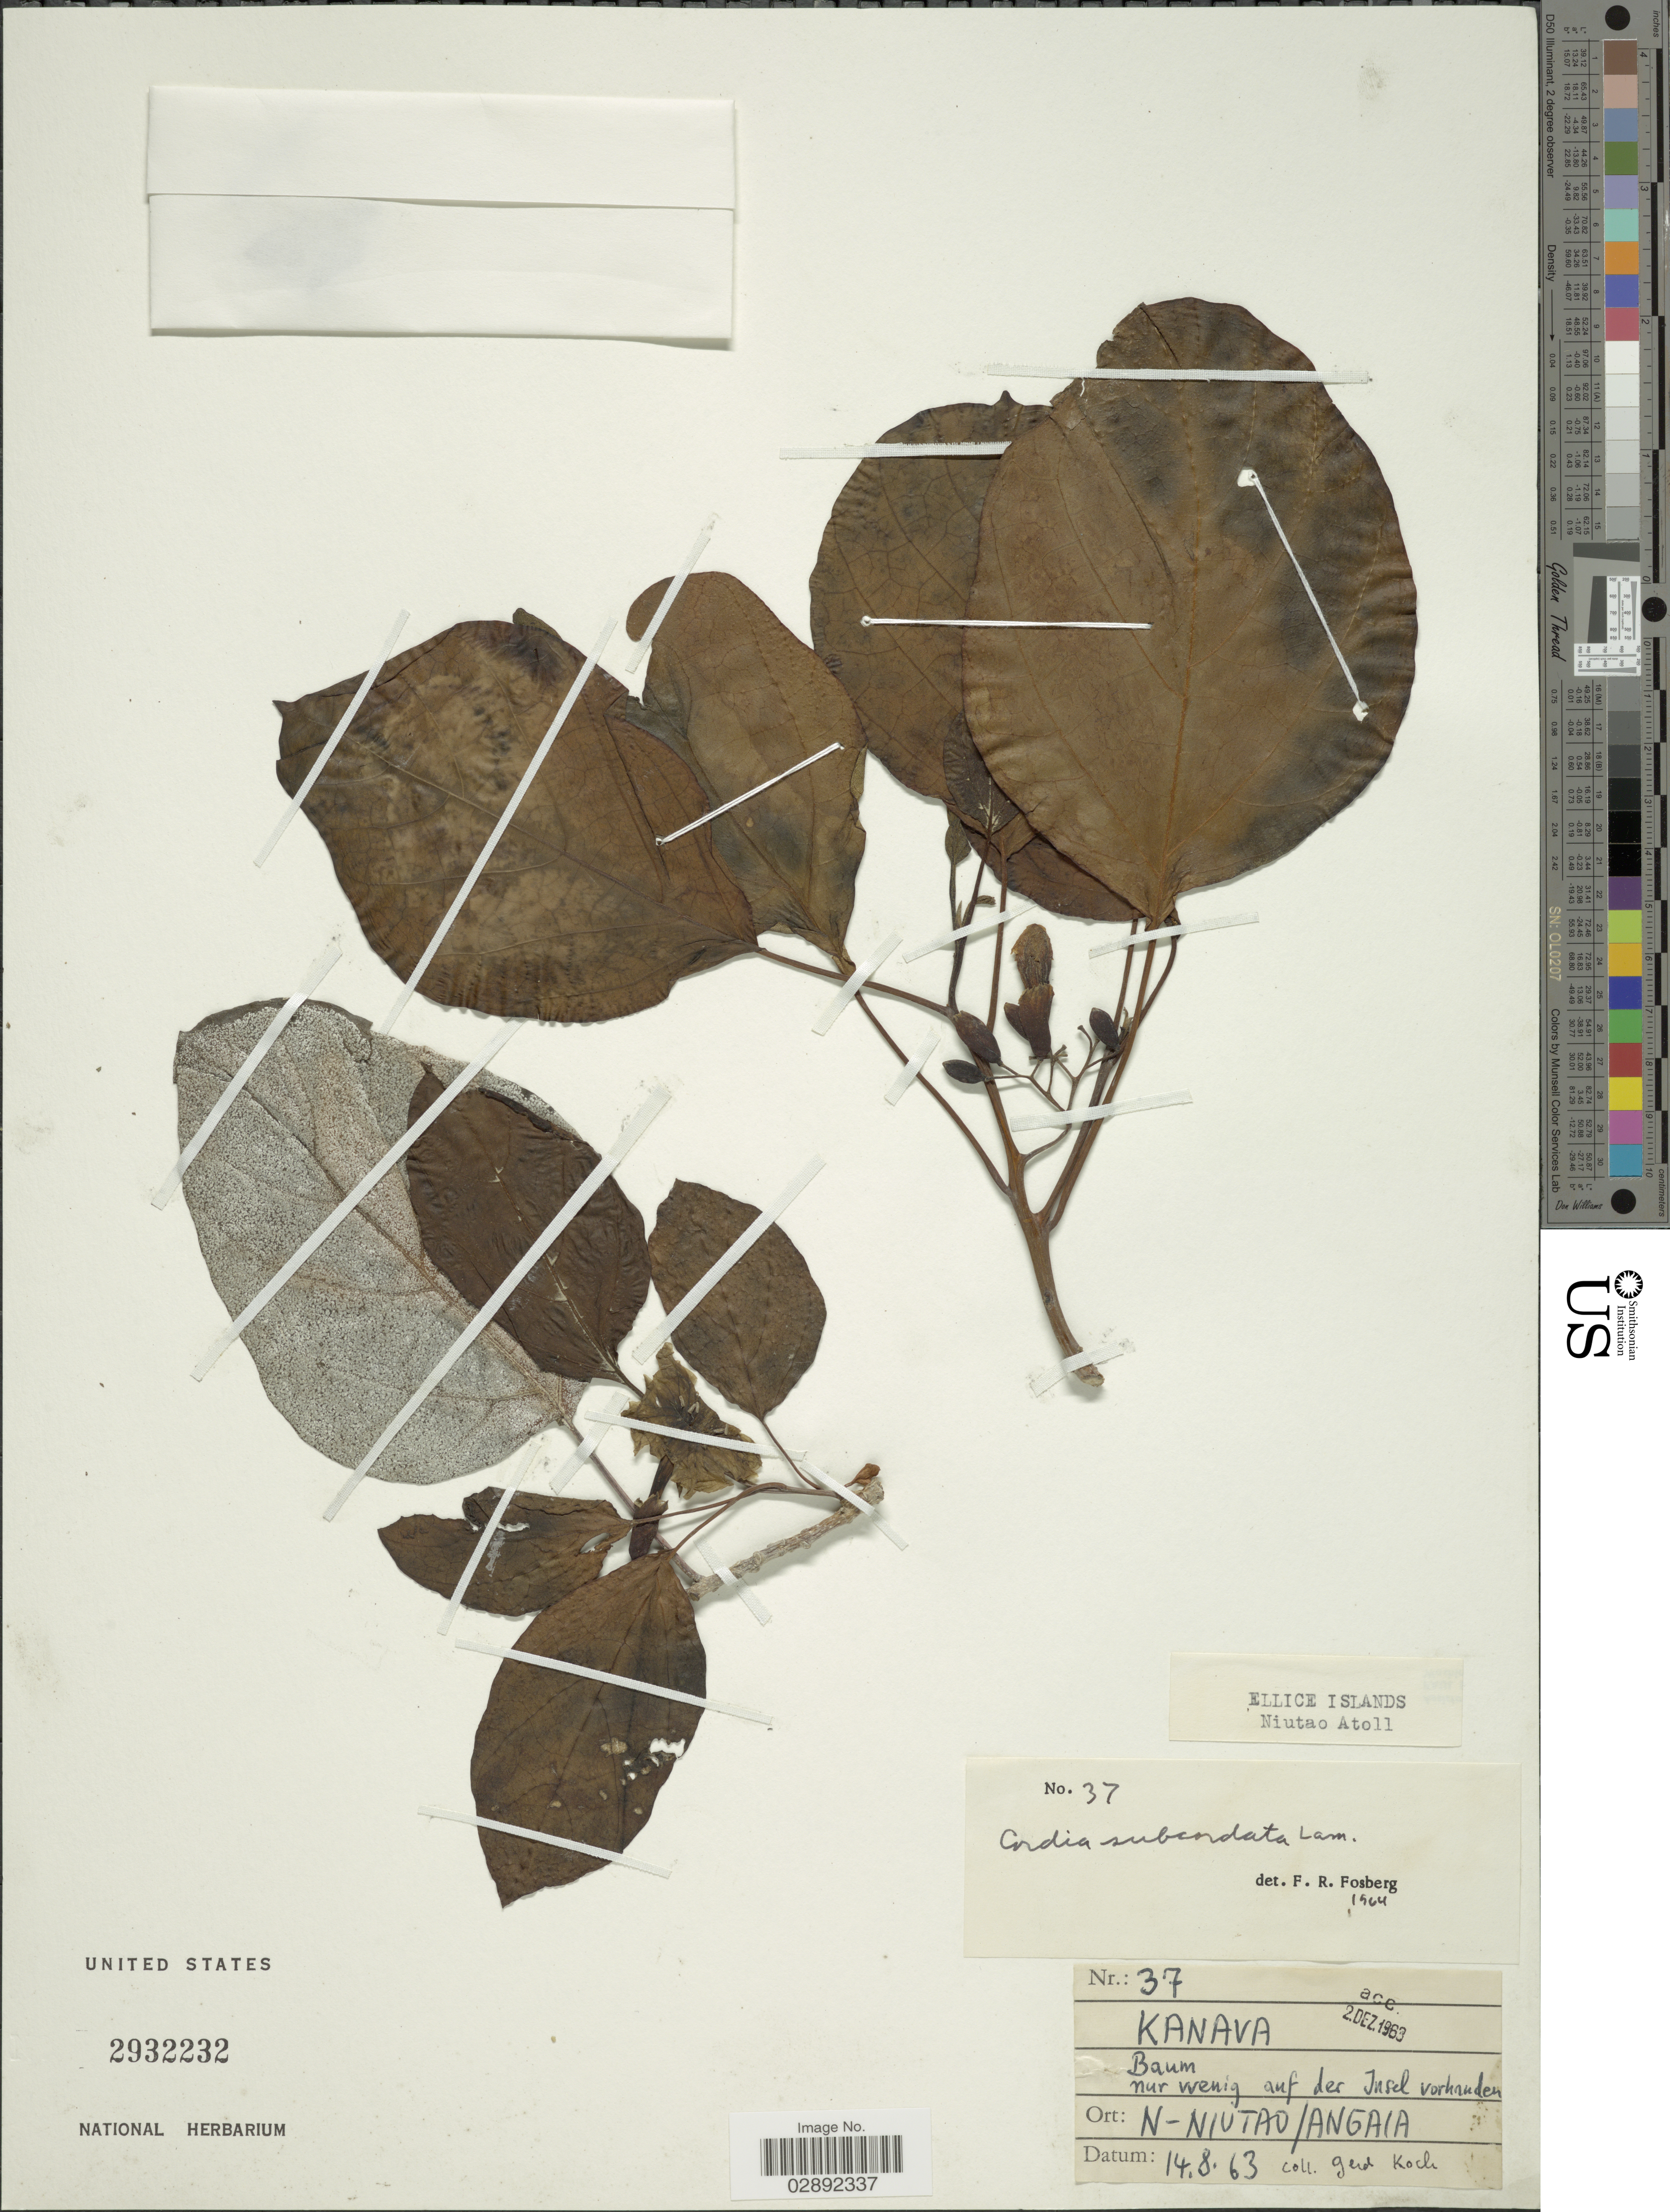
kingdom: Plantae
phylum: Tracheophyta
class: Magnoliopsida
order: Boraginales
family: Cordiaceae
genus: Cordia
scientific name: Cordia subcordata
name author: Lam.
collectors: G. Koch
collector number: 37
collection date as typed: Transcribed d/m/y: 14/8/63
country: Tuvalu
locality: Ellice Islands. Niutao Atoll. N-Niutao/Angaia.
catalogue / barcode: US 2932232